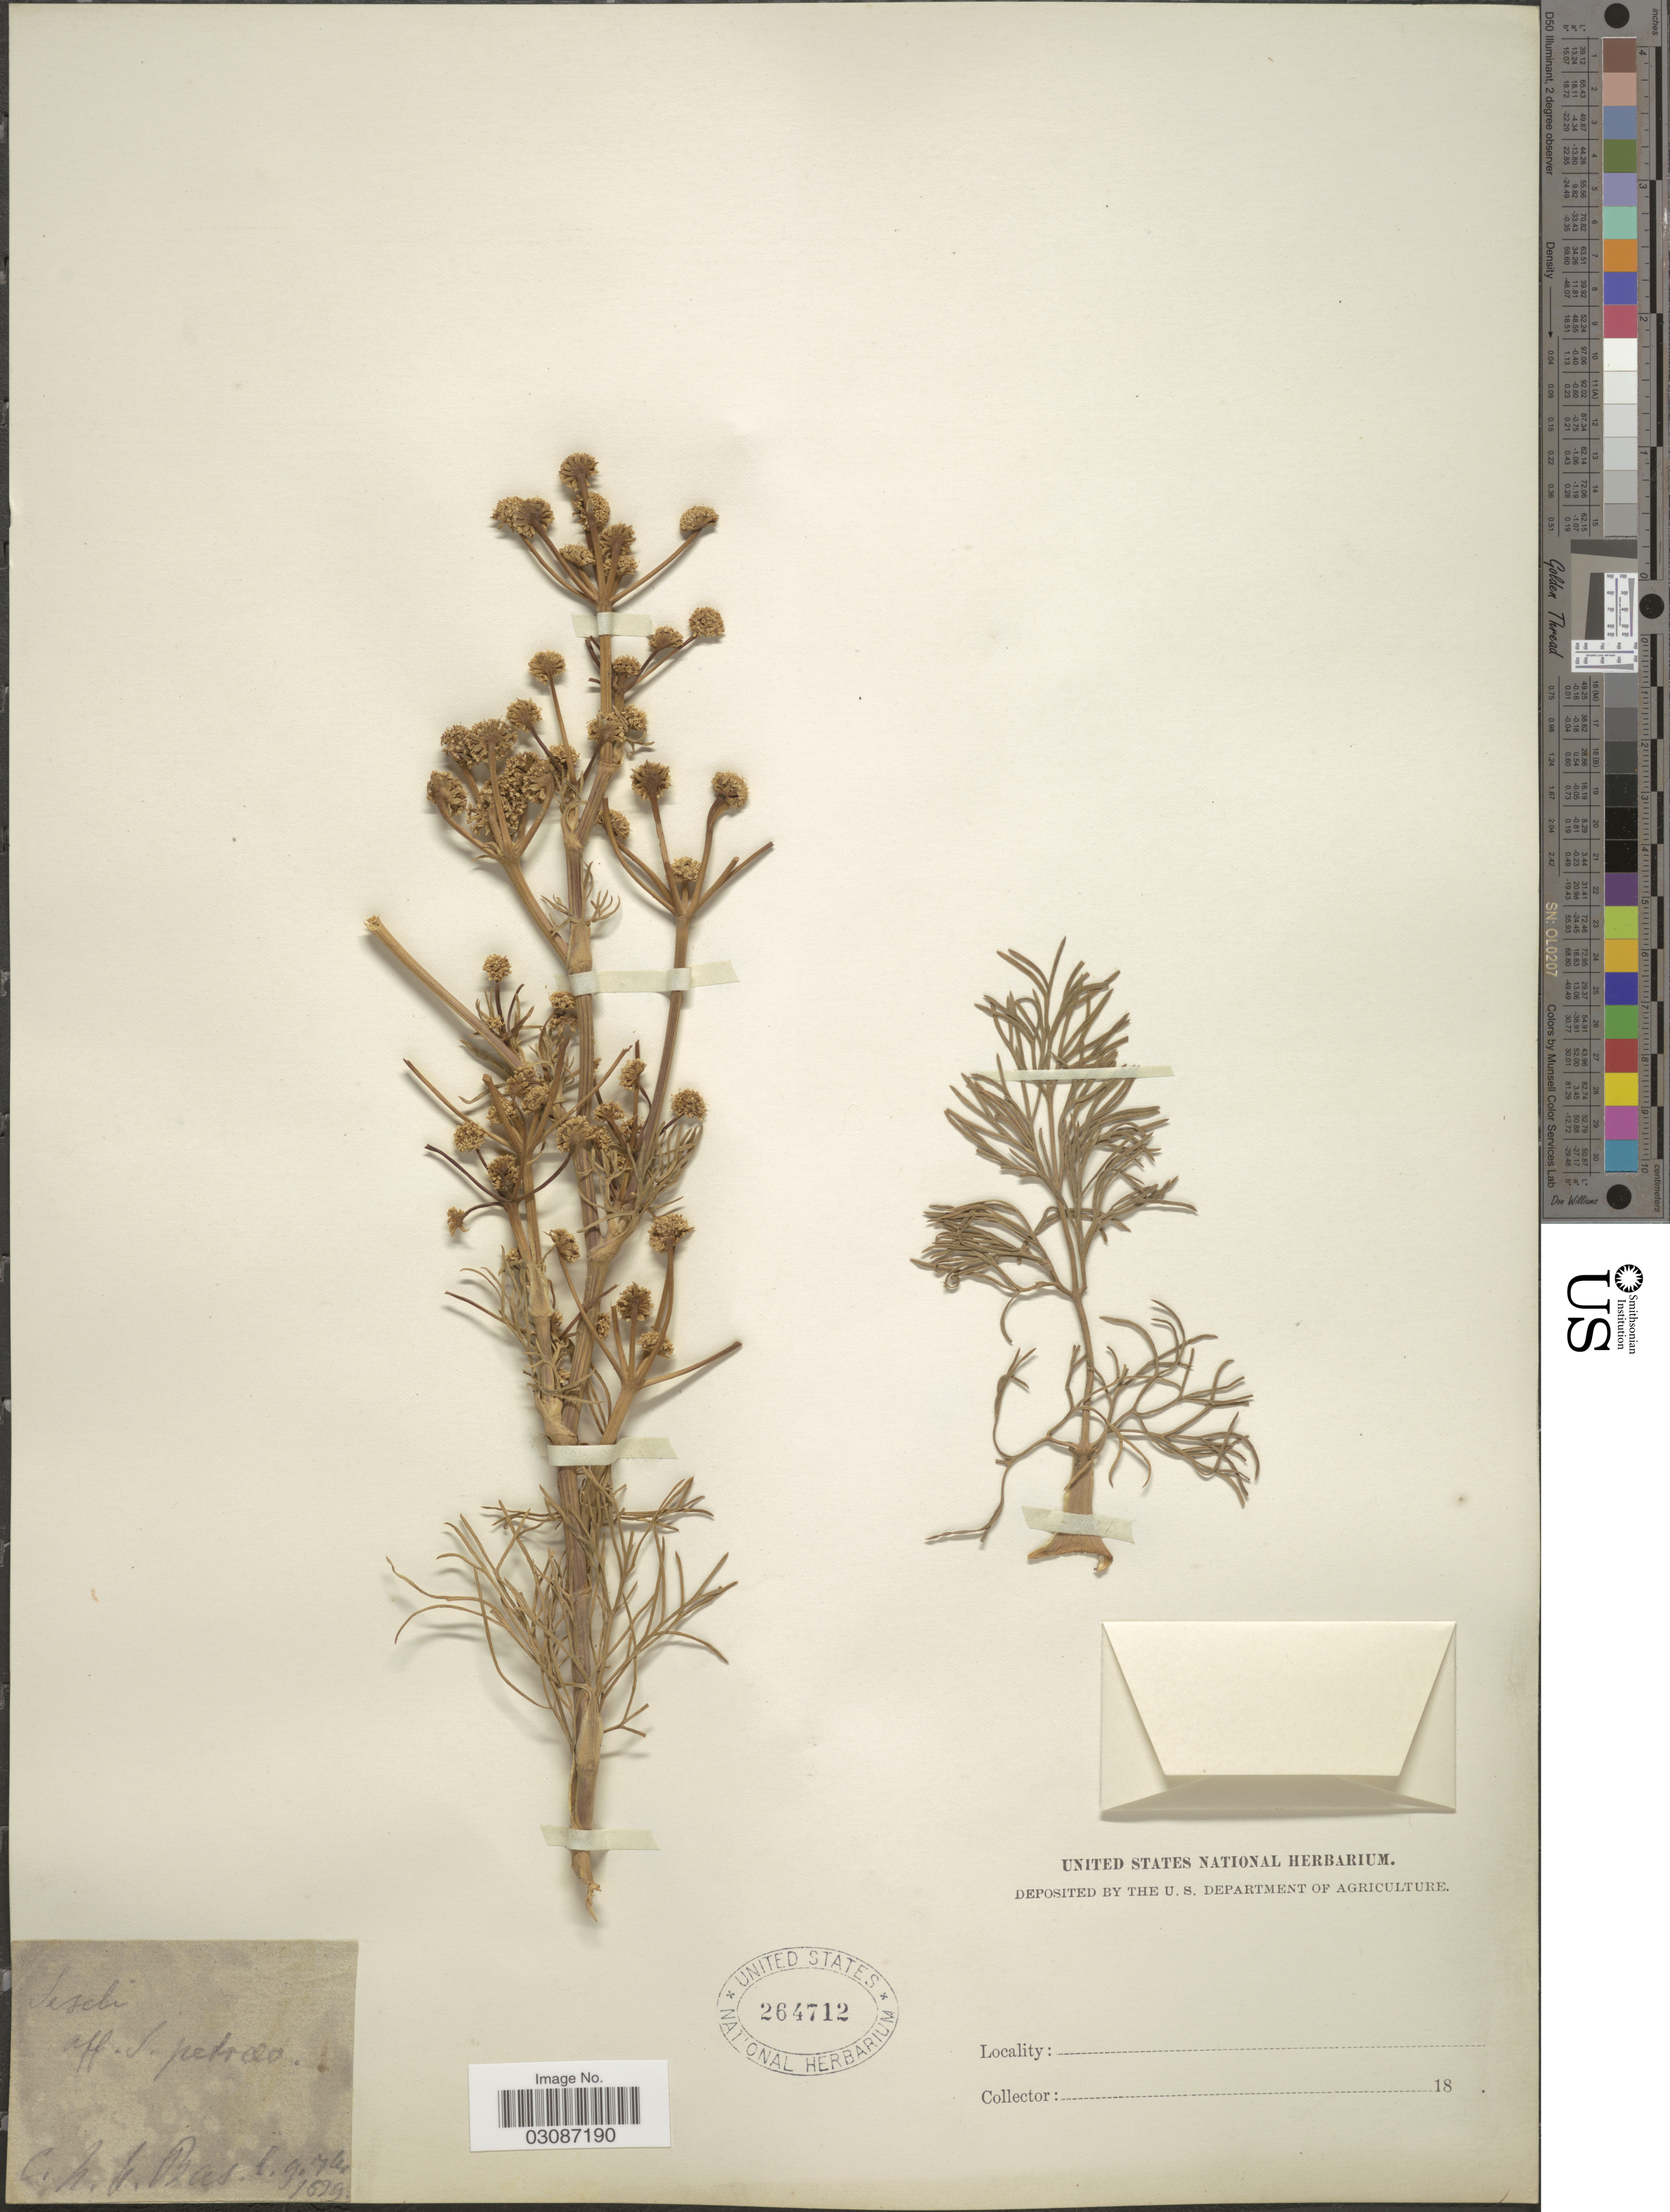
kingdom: Plantae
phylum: Tracheophyta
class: Magnoliopsida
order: Apiales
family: Apiaceae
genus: Seseli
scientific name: Seseli sp.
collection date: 1829-09-09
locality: C. h. U. Bas [interpreted] [unsure placement]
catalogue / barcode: US 264712